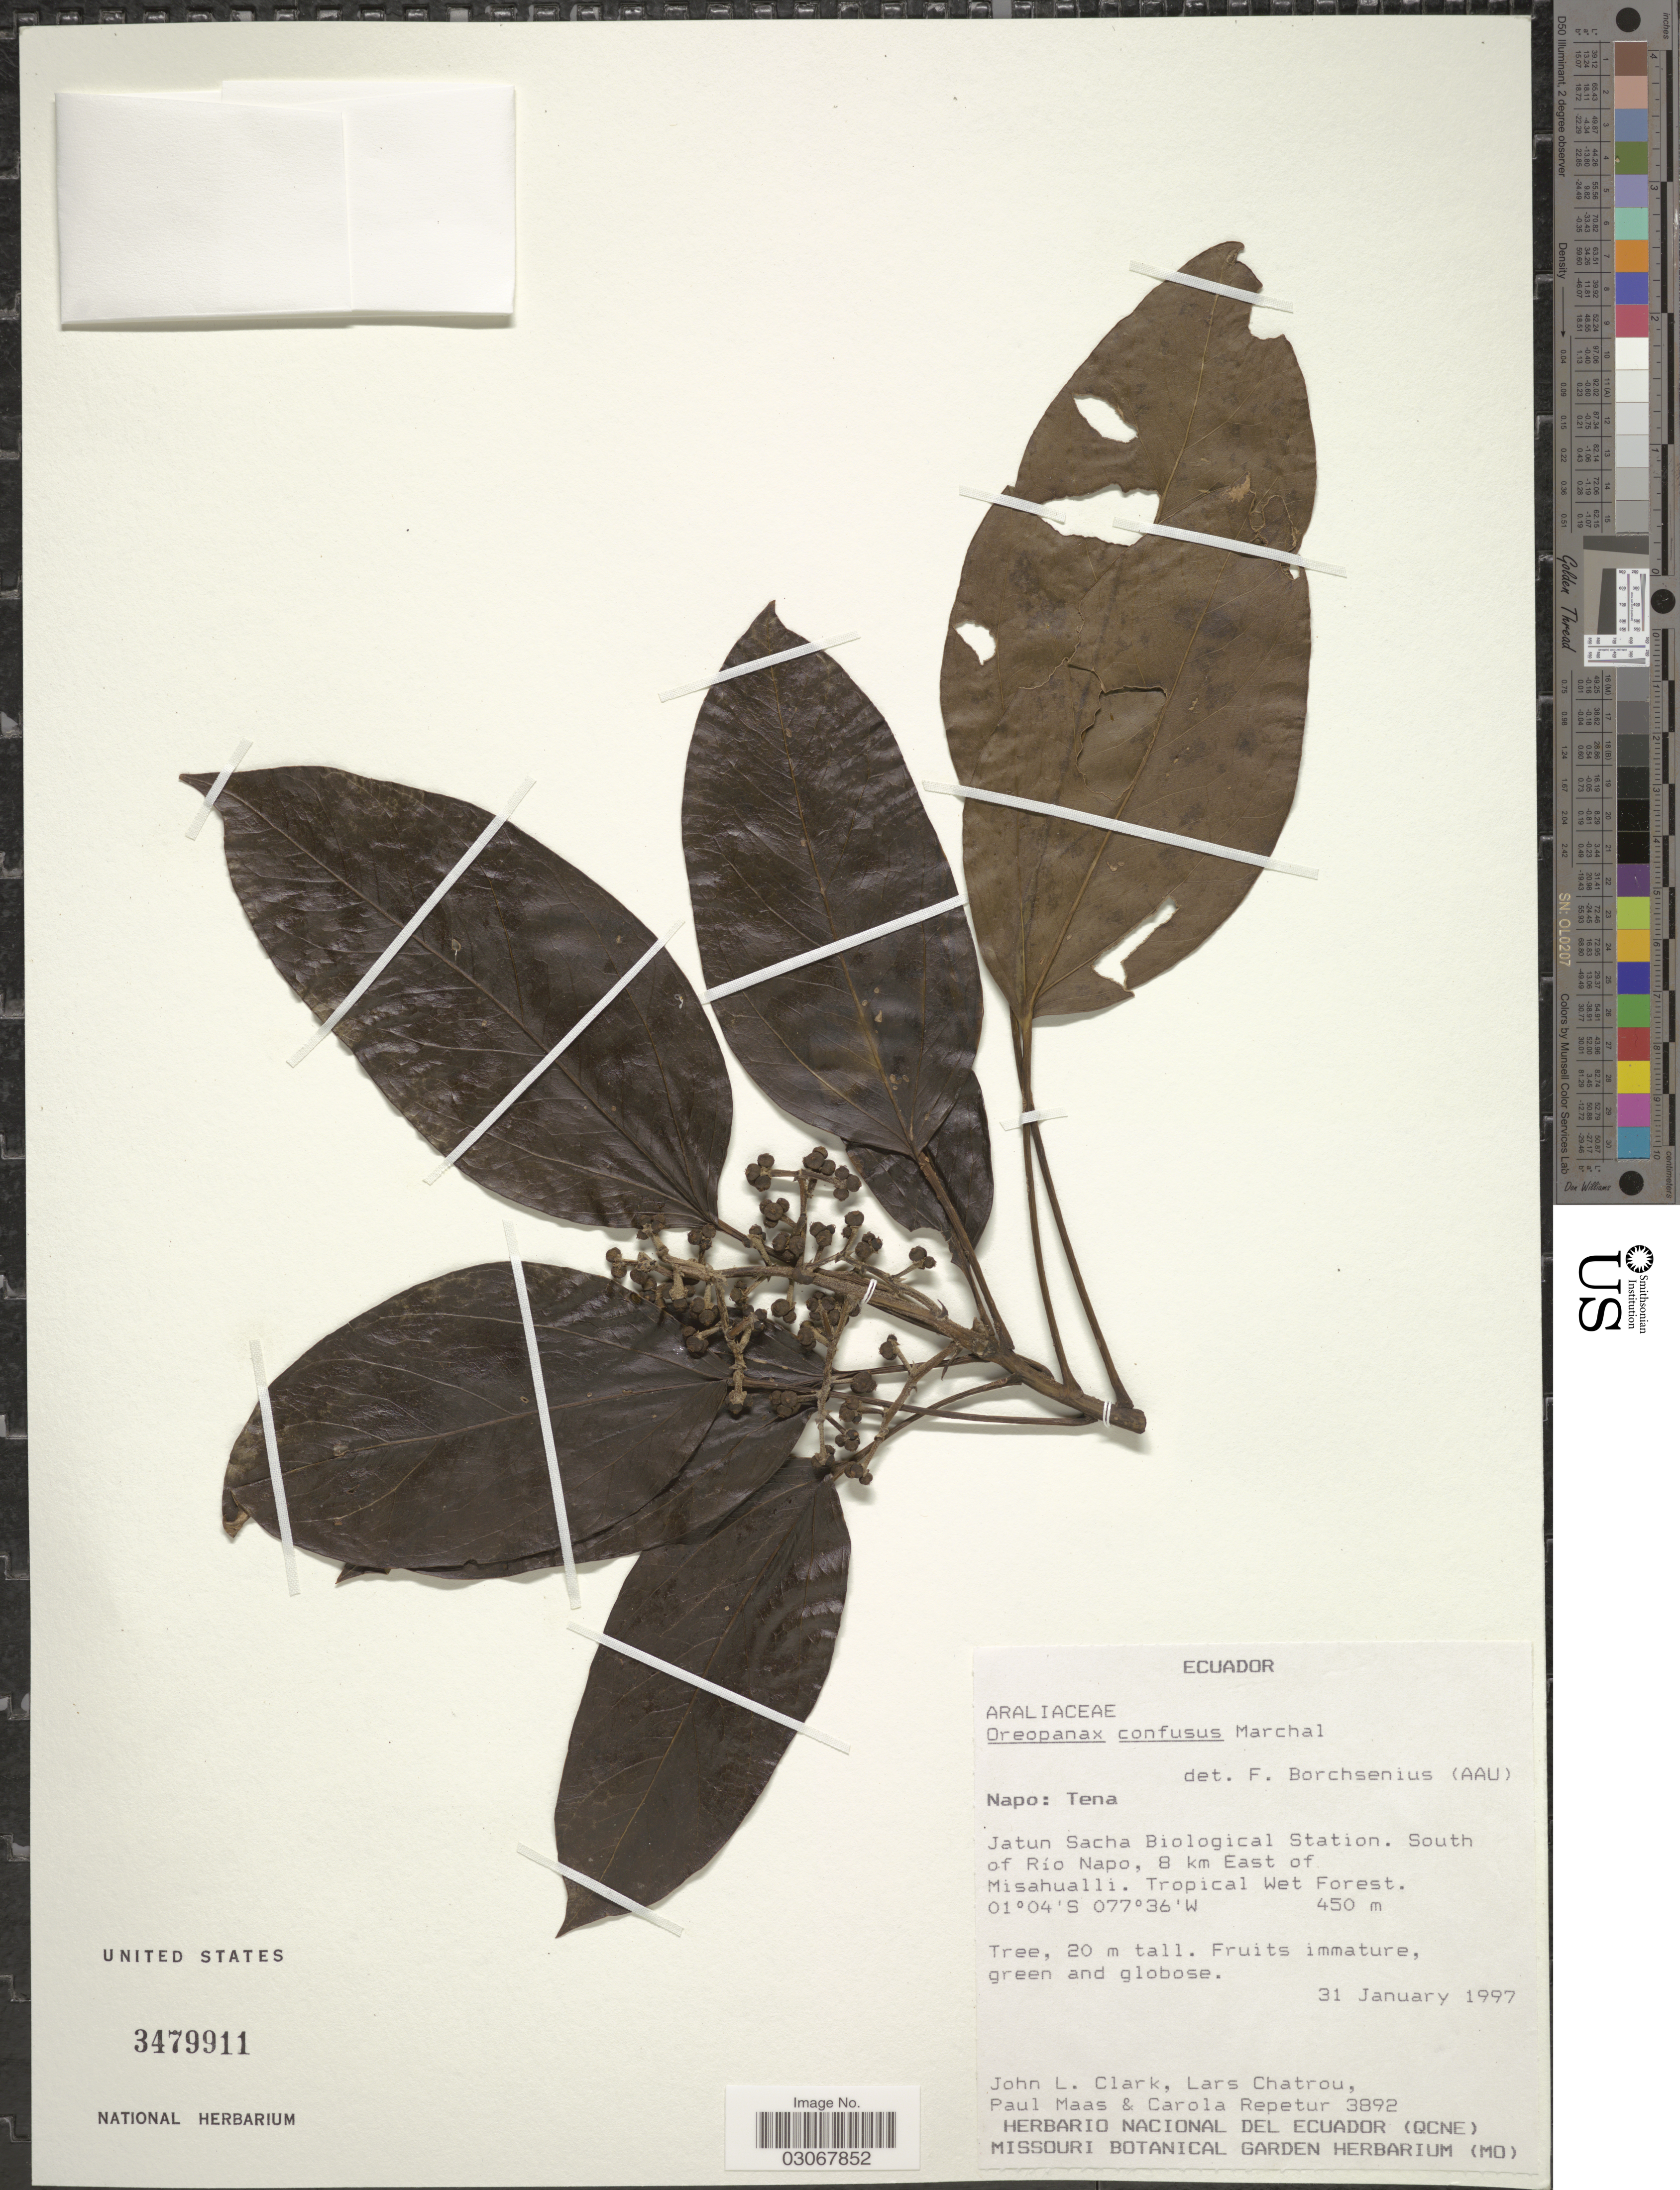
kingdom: Plantae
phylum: Tracheophyta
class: Magnoliopsida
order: Apiales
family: Araliaceae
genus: Oreopanax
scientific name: Oreopanax confusus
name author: March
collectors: J. L. Clark, L. W. Chatrou, P. Maas & C. Repetur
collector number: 3892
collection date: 1997-01-31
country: Ecuador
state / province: Napo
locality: Tena. Jatun Sacha Biological Station. South of Río Napo, 8 km East of Misahualli.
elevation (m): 450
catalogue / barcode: US 3479911